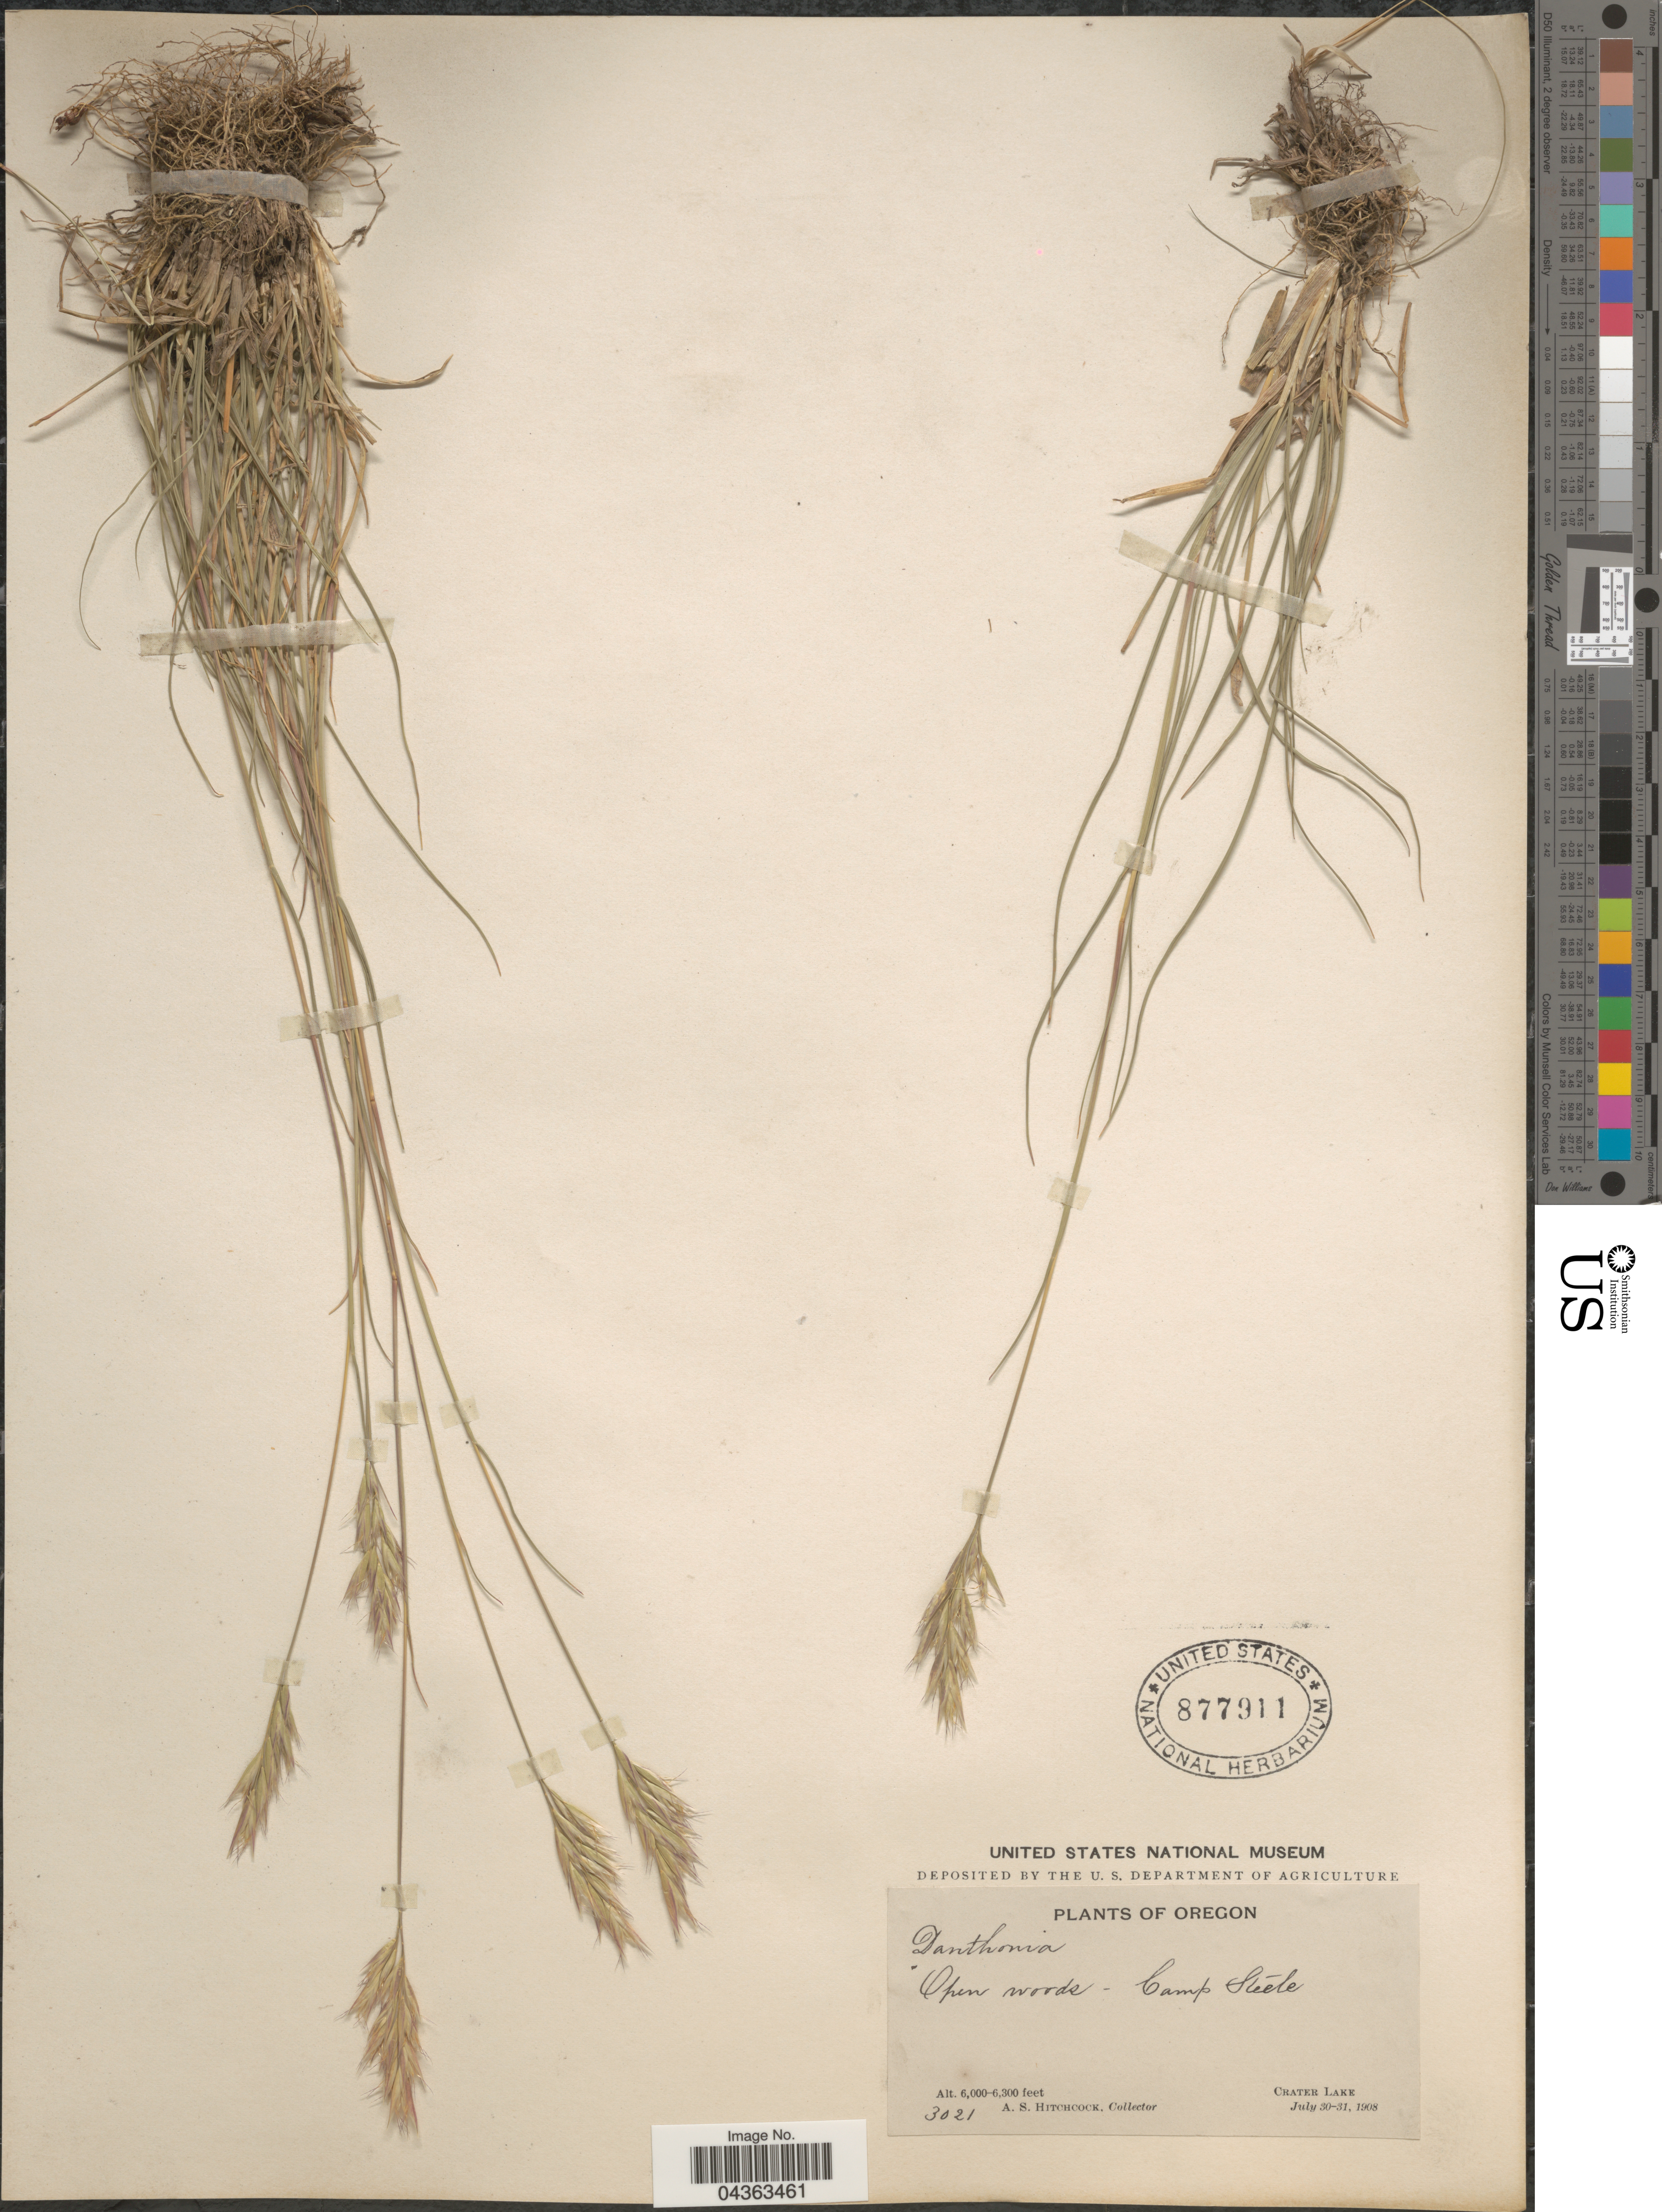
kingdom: Plantae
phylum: Tracheophyta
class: Liliopsida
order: Poales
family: Poaceae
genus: Danthonia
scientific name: Danthonia intermedia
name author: Vasey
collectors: A. S. Hitchcock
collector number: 3021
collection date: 1908-07-30/1908-07-31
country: United States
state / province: Oregon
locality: Open woods-Camp Steele. Crater Lake.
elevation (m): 1829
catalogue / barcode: US 877911